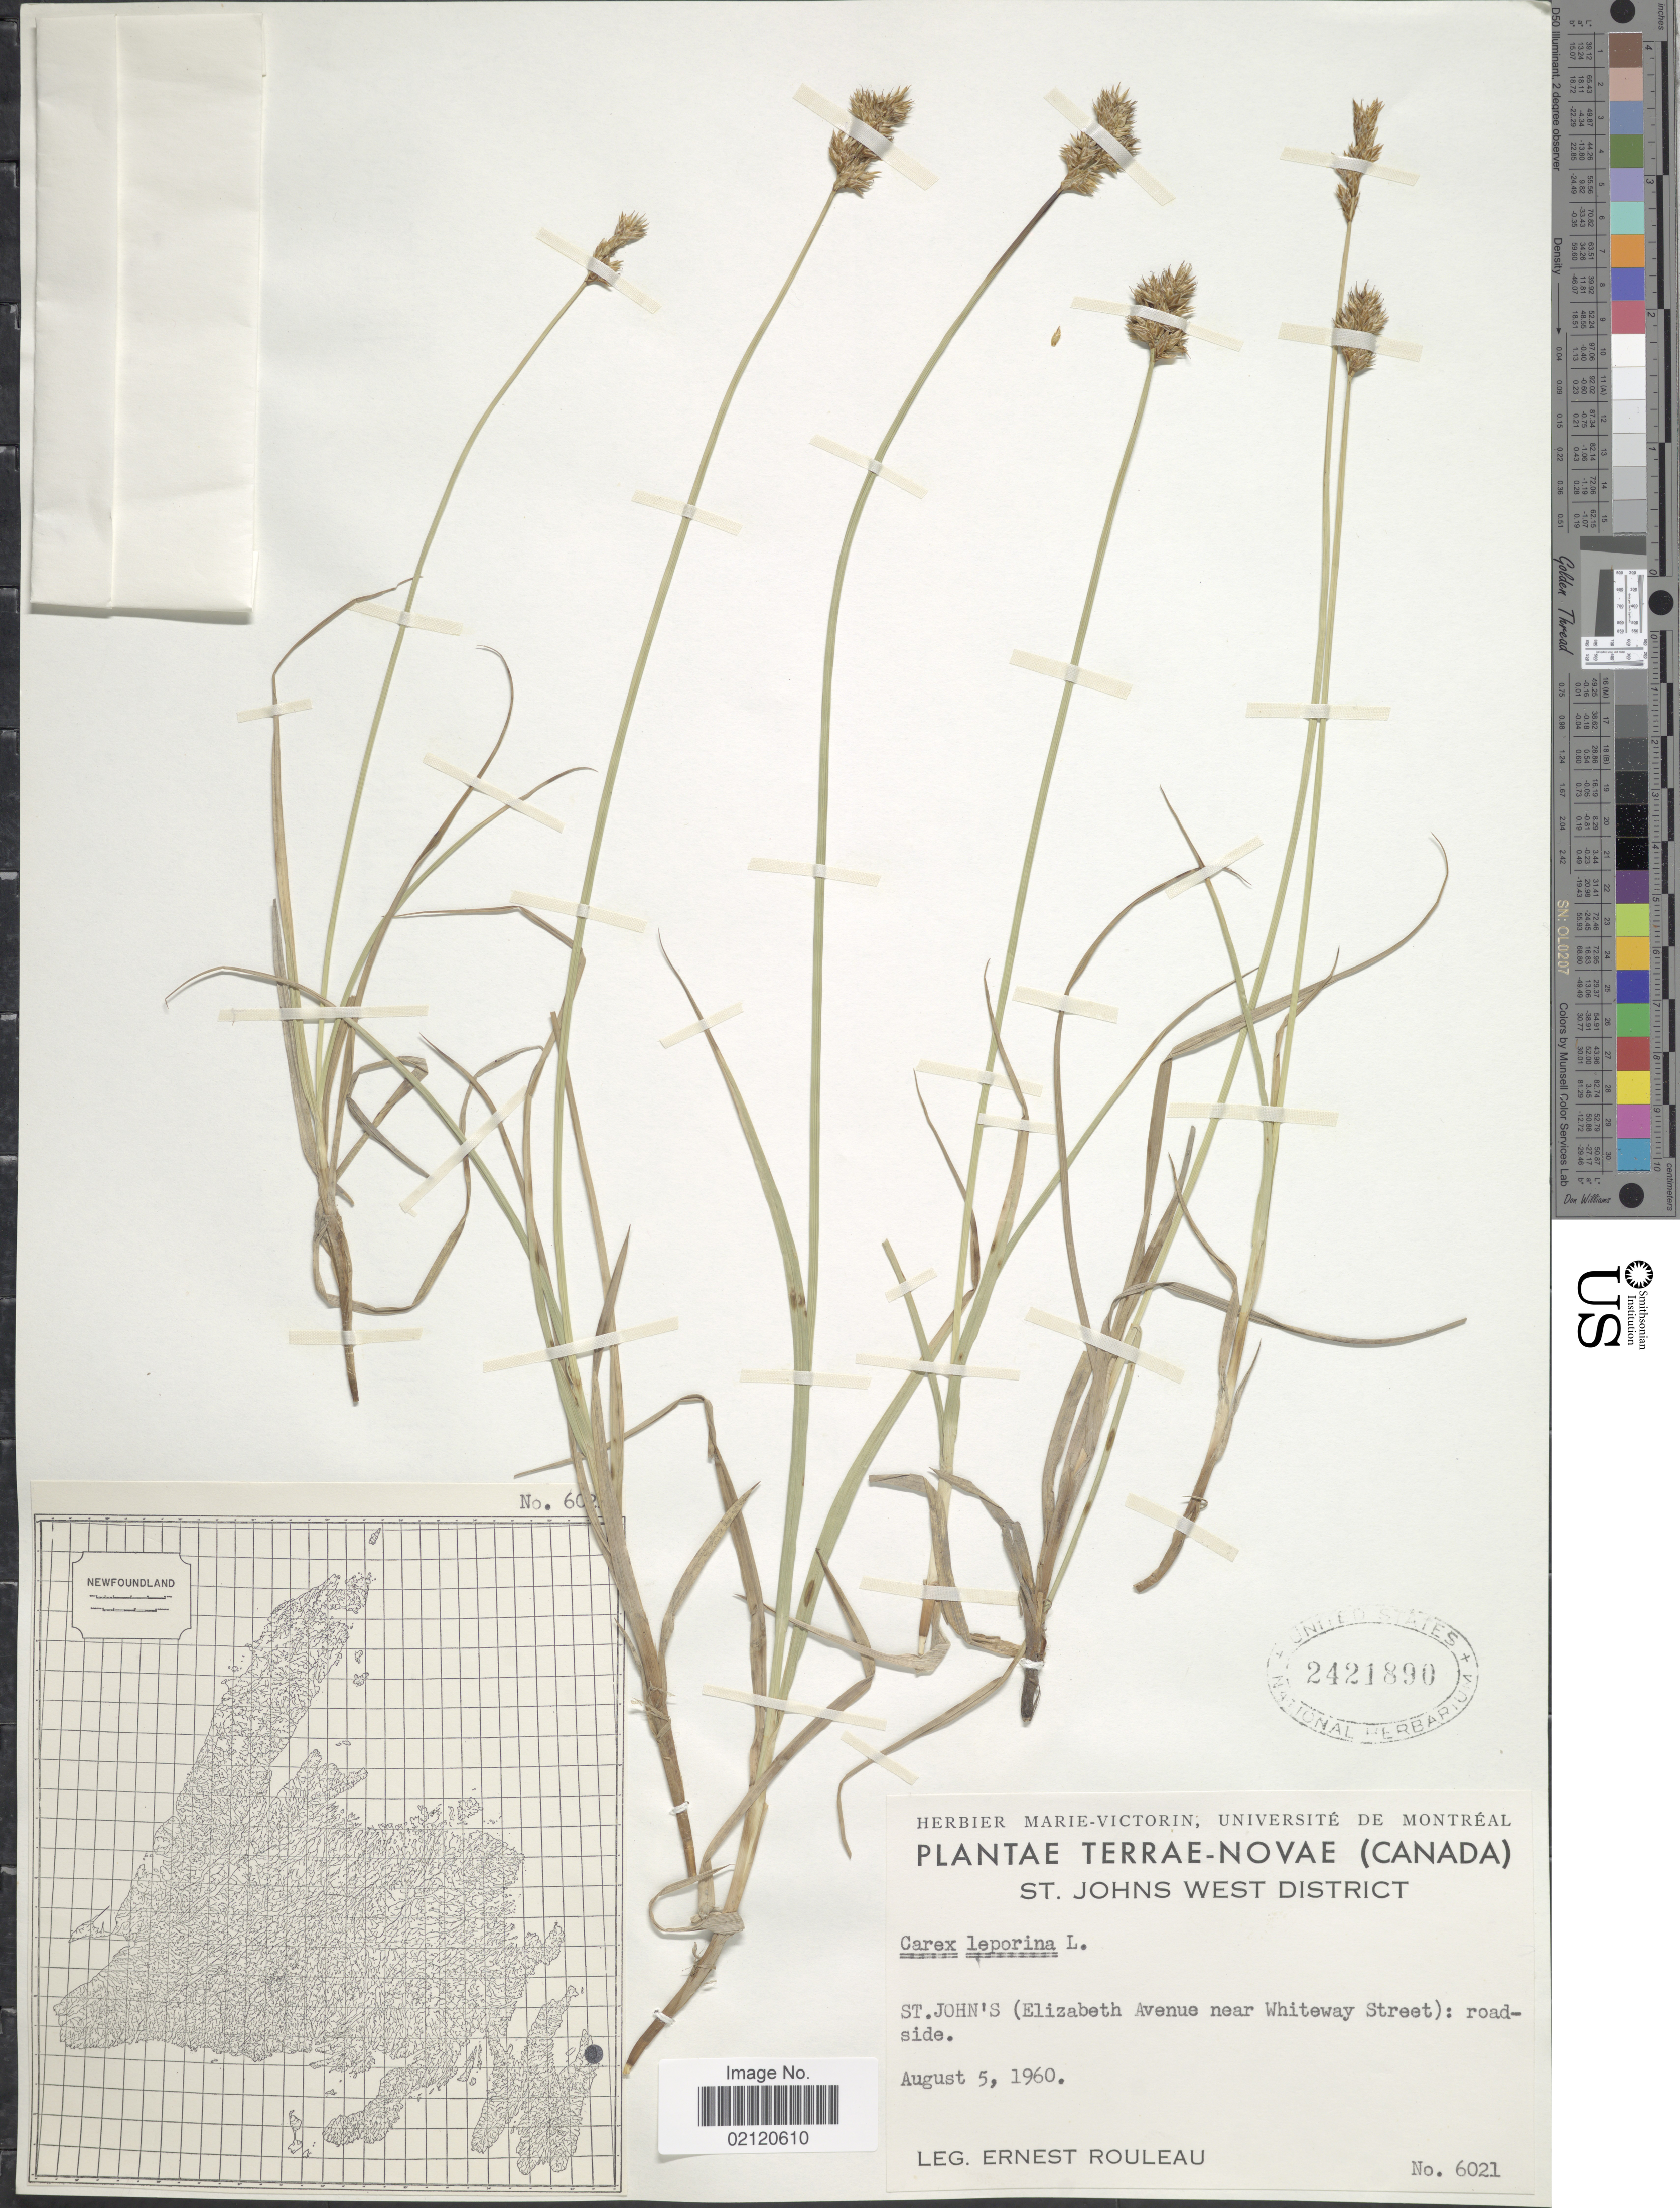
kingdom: Plantae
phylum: Tracheophyta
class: Liliopsida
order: Poales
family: Cyperaceae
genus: Carex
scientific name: Carex leporina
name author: L.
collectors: J. Rouleau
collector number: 6021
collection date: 1960-08-05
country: Canada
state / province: Newfoundland and Labrador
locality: Terrae-Novae, St. Johns West District, St. John's (Elizabeth Avenue near Whiteway Street): roadside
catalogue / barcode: US 2421890